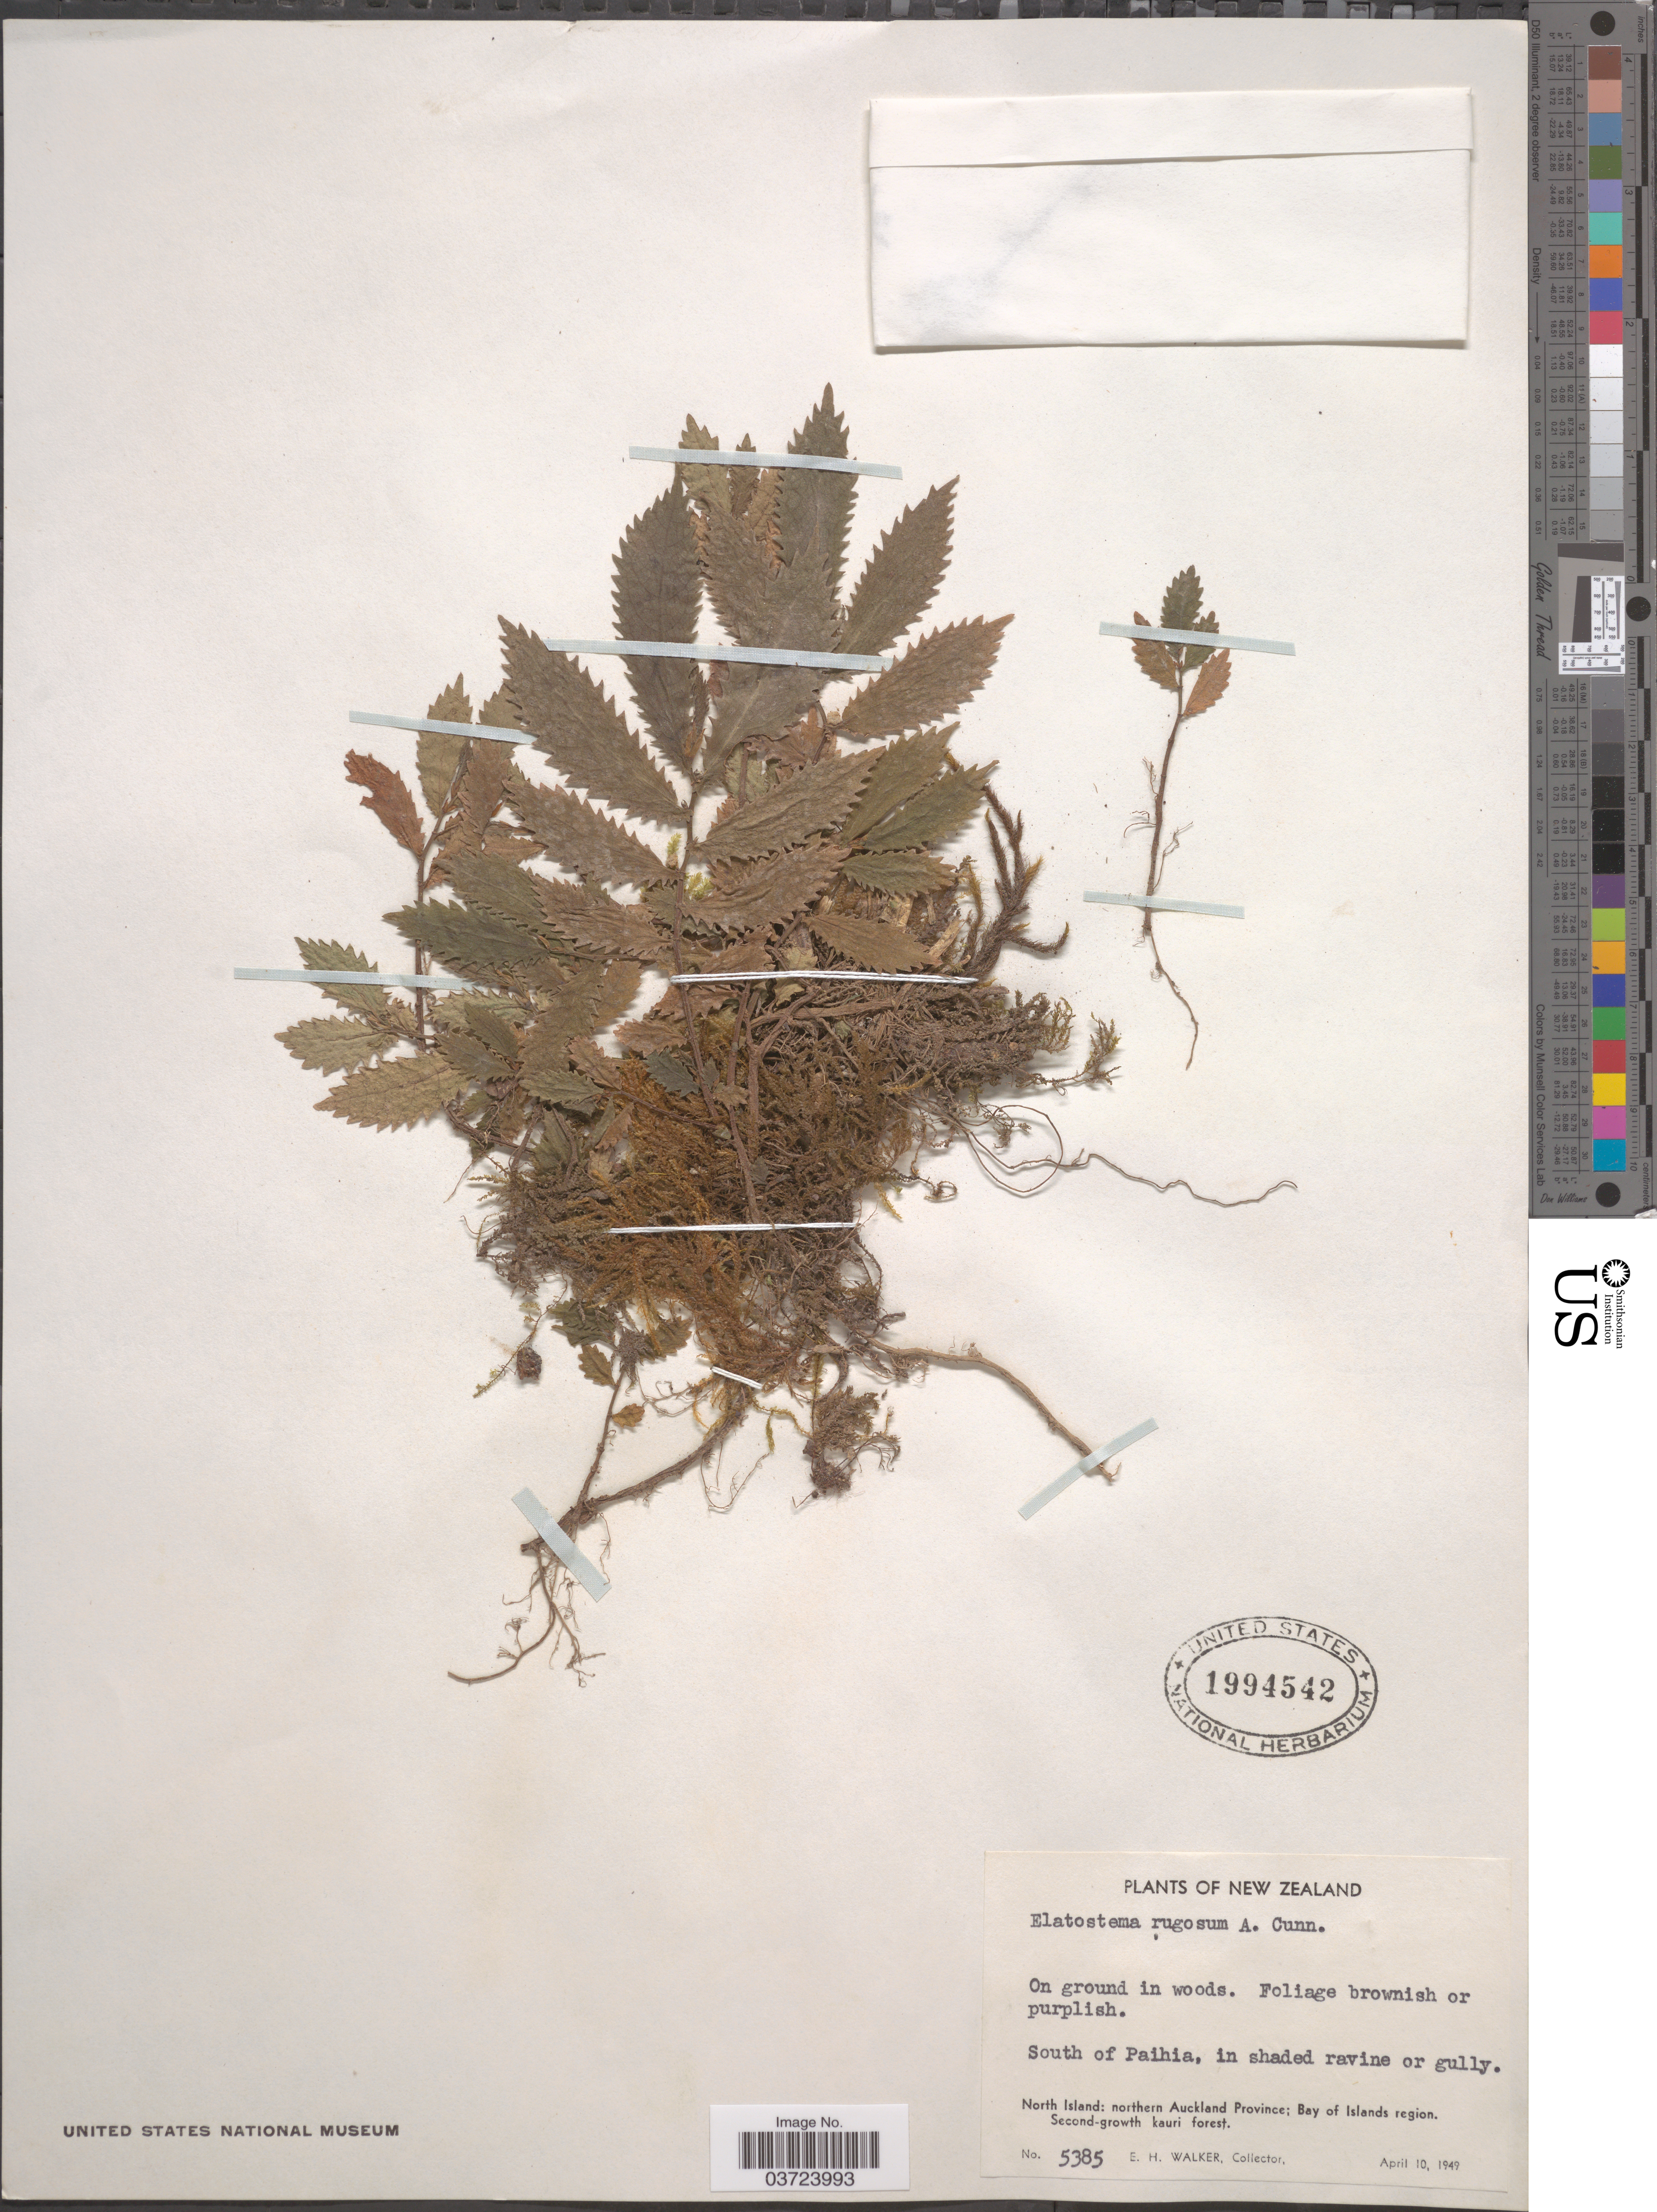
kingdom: Plantae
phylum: Tracheophyta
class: Magnoliopsida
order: Rosales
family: Urticaceae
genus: Elatostema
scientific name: Elatostema rugosum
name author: A. Cunn.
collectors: E. H. Walker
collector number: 5385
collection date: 1949-04-10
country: New Zealand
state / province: Auckland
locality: South of Paihia, in shaded ravine or gully. North Island: northern Auckland Province; Bay of Islands region. Second-growth Kauri forest.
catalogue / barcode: US 1994542